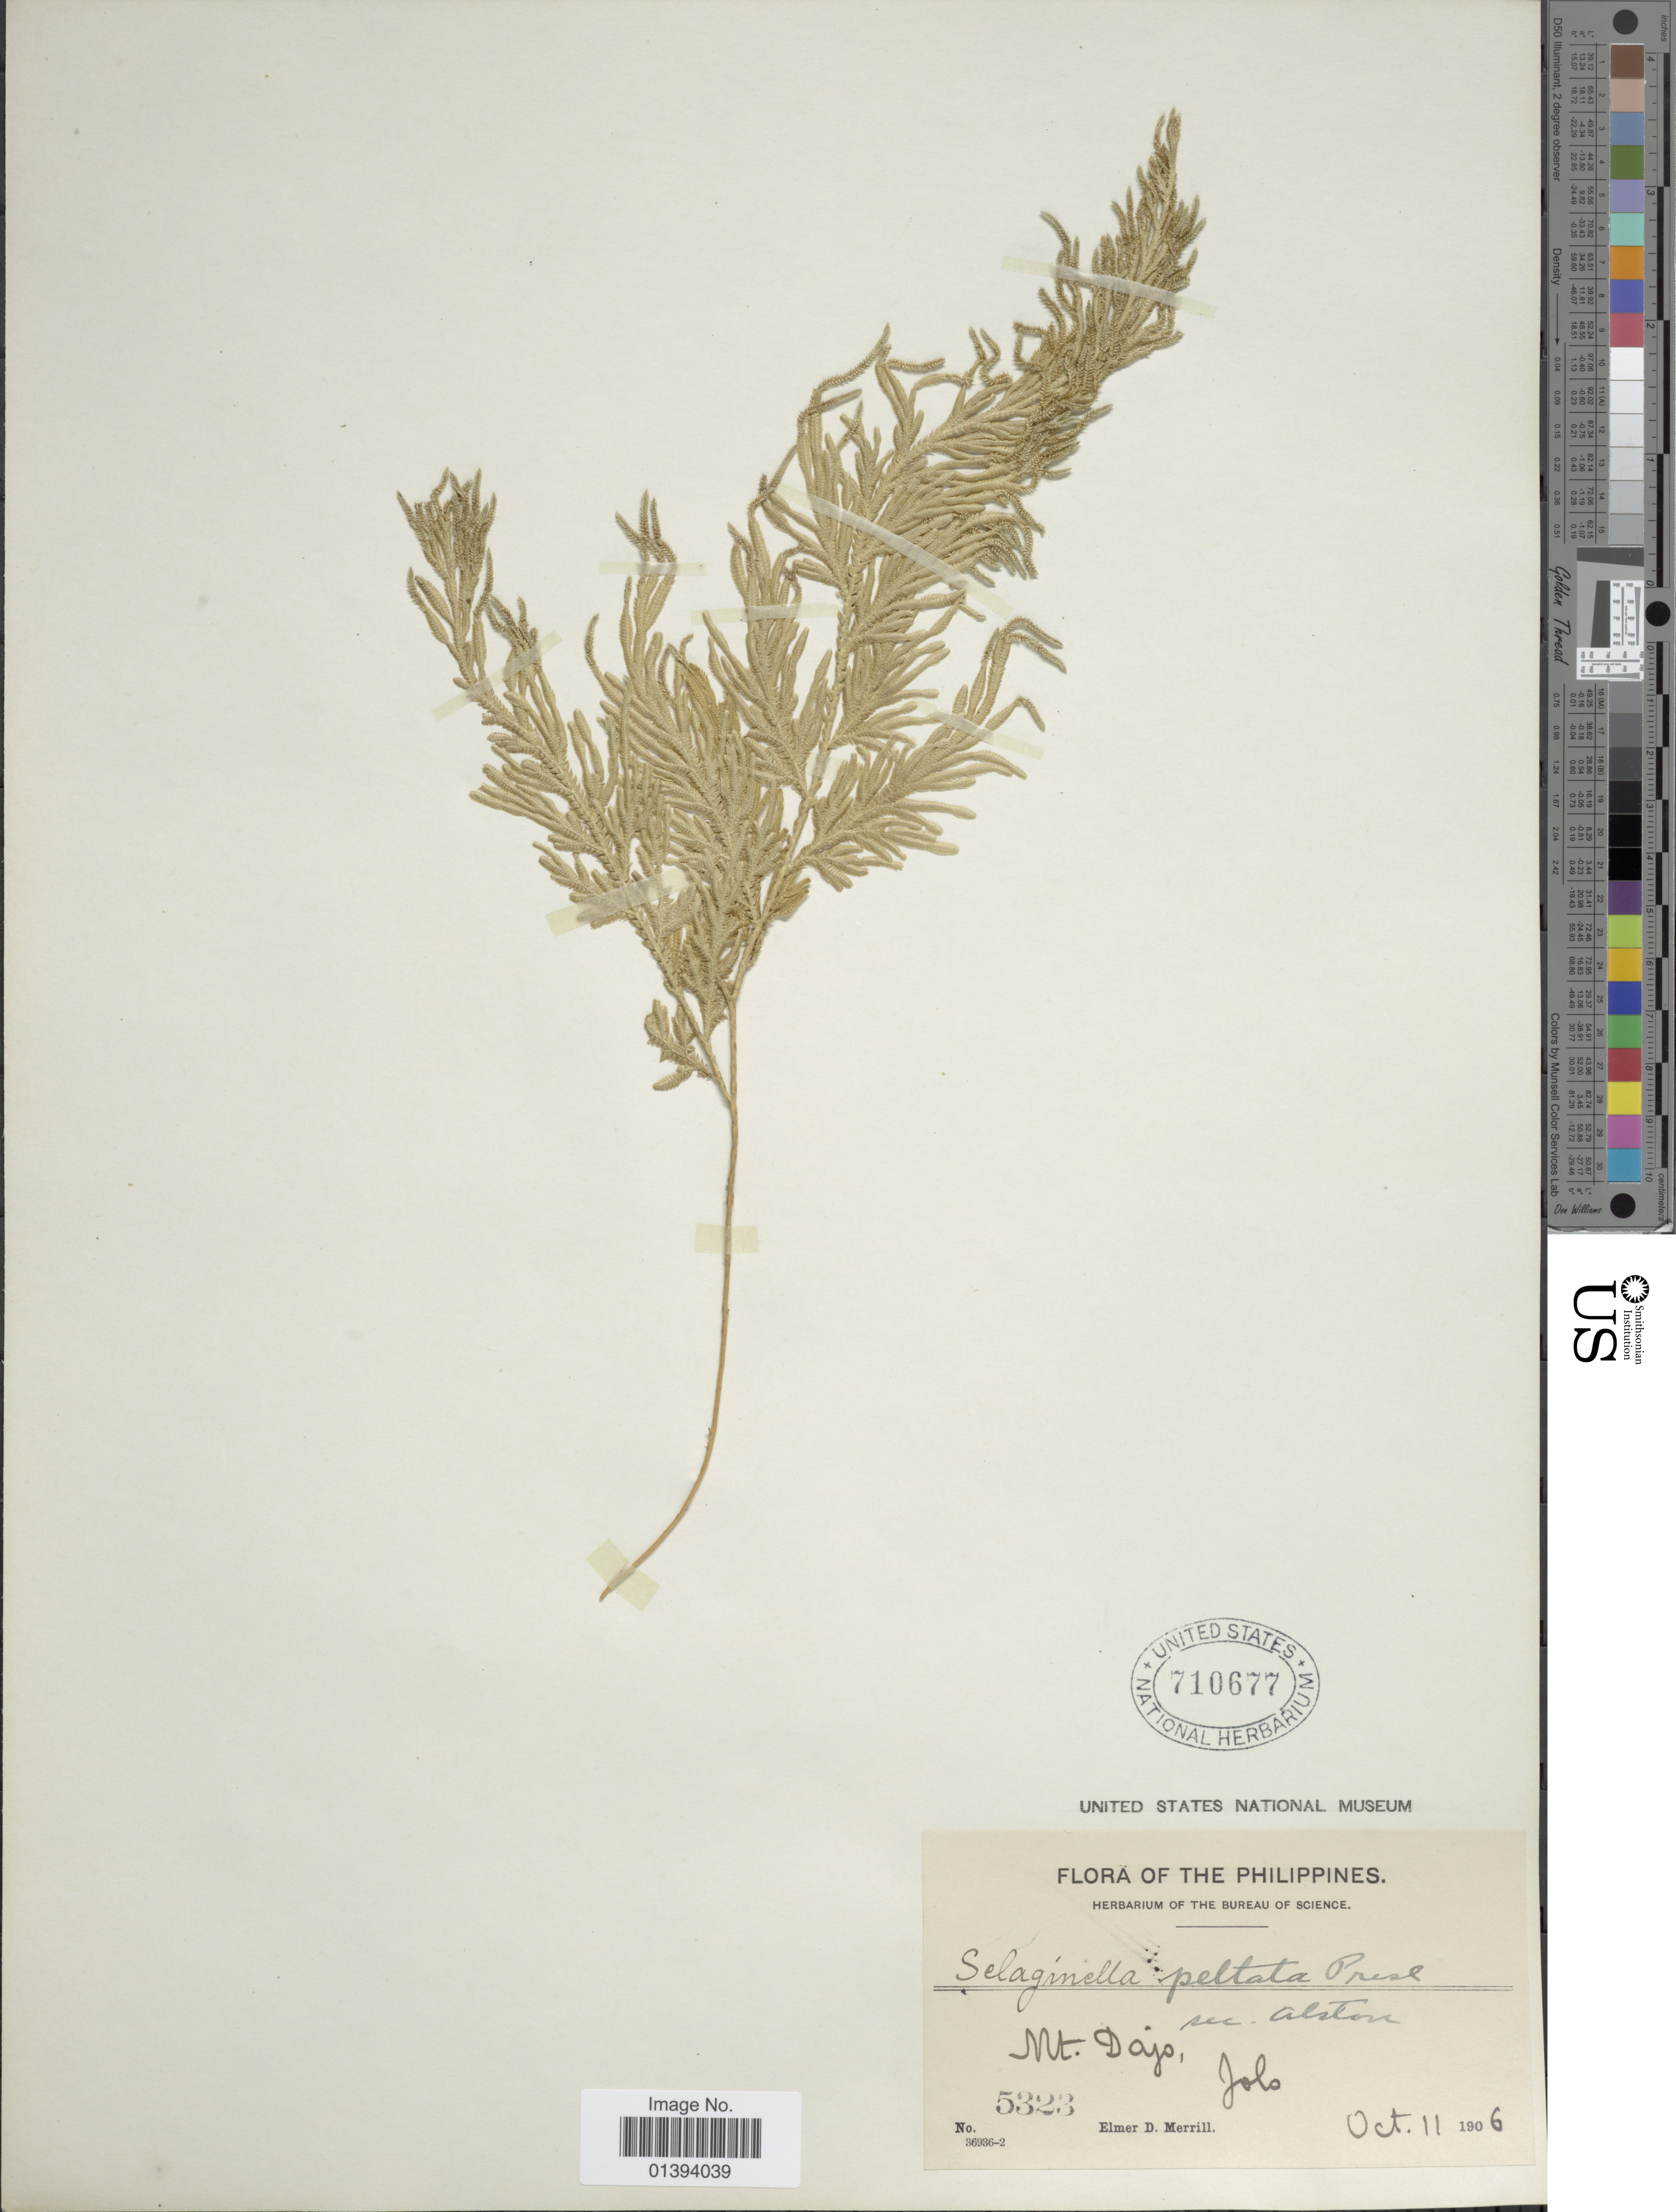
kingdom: Plantae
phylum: Tracheophyta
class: Lycopodiopsida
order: Selaginellales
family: Selaginellaceae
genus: Selaginella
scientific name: Selaginella peltata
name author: C. Presl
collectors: E. D. Merrill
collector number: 5323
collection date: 1906-10-11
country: Philippines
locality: Mt. Dajo, Jolo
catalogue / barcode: US 710677